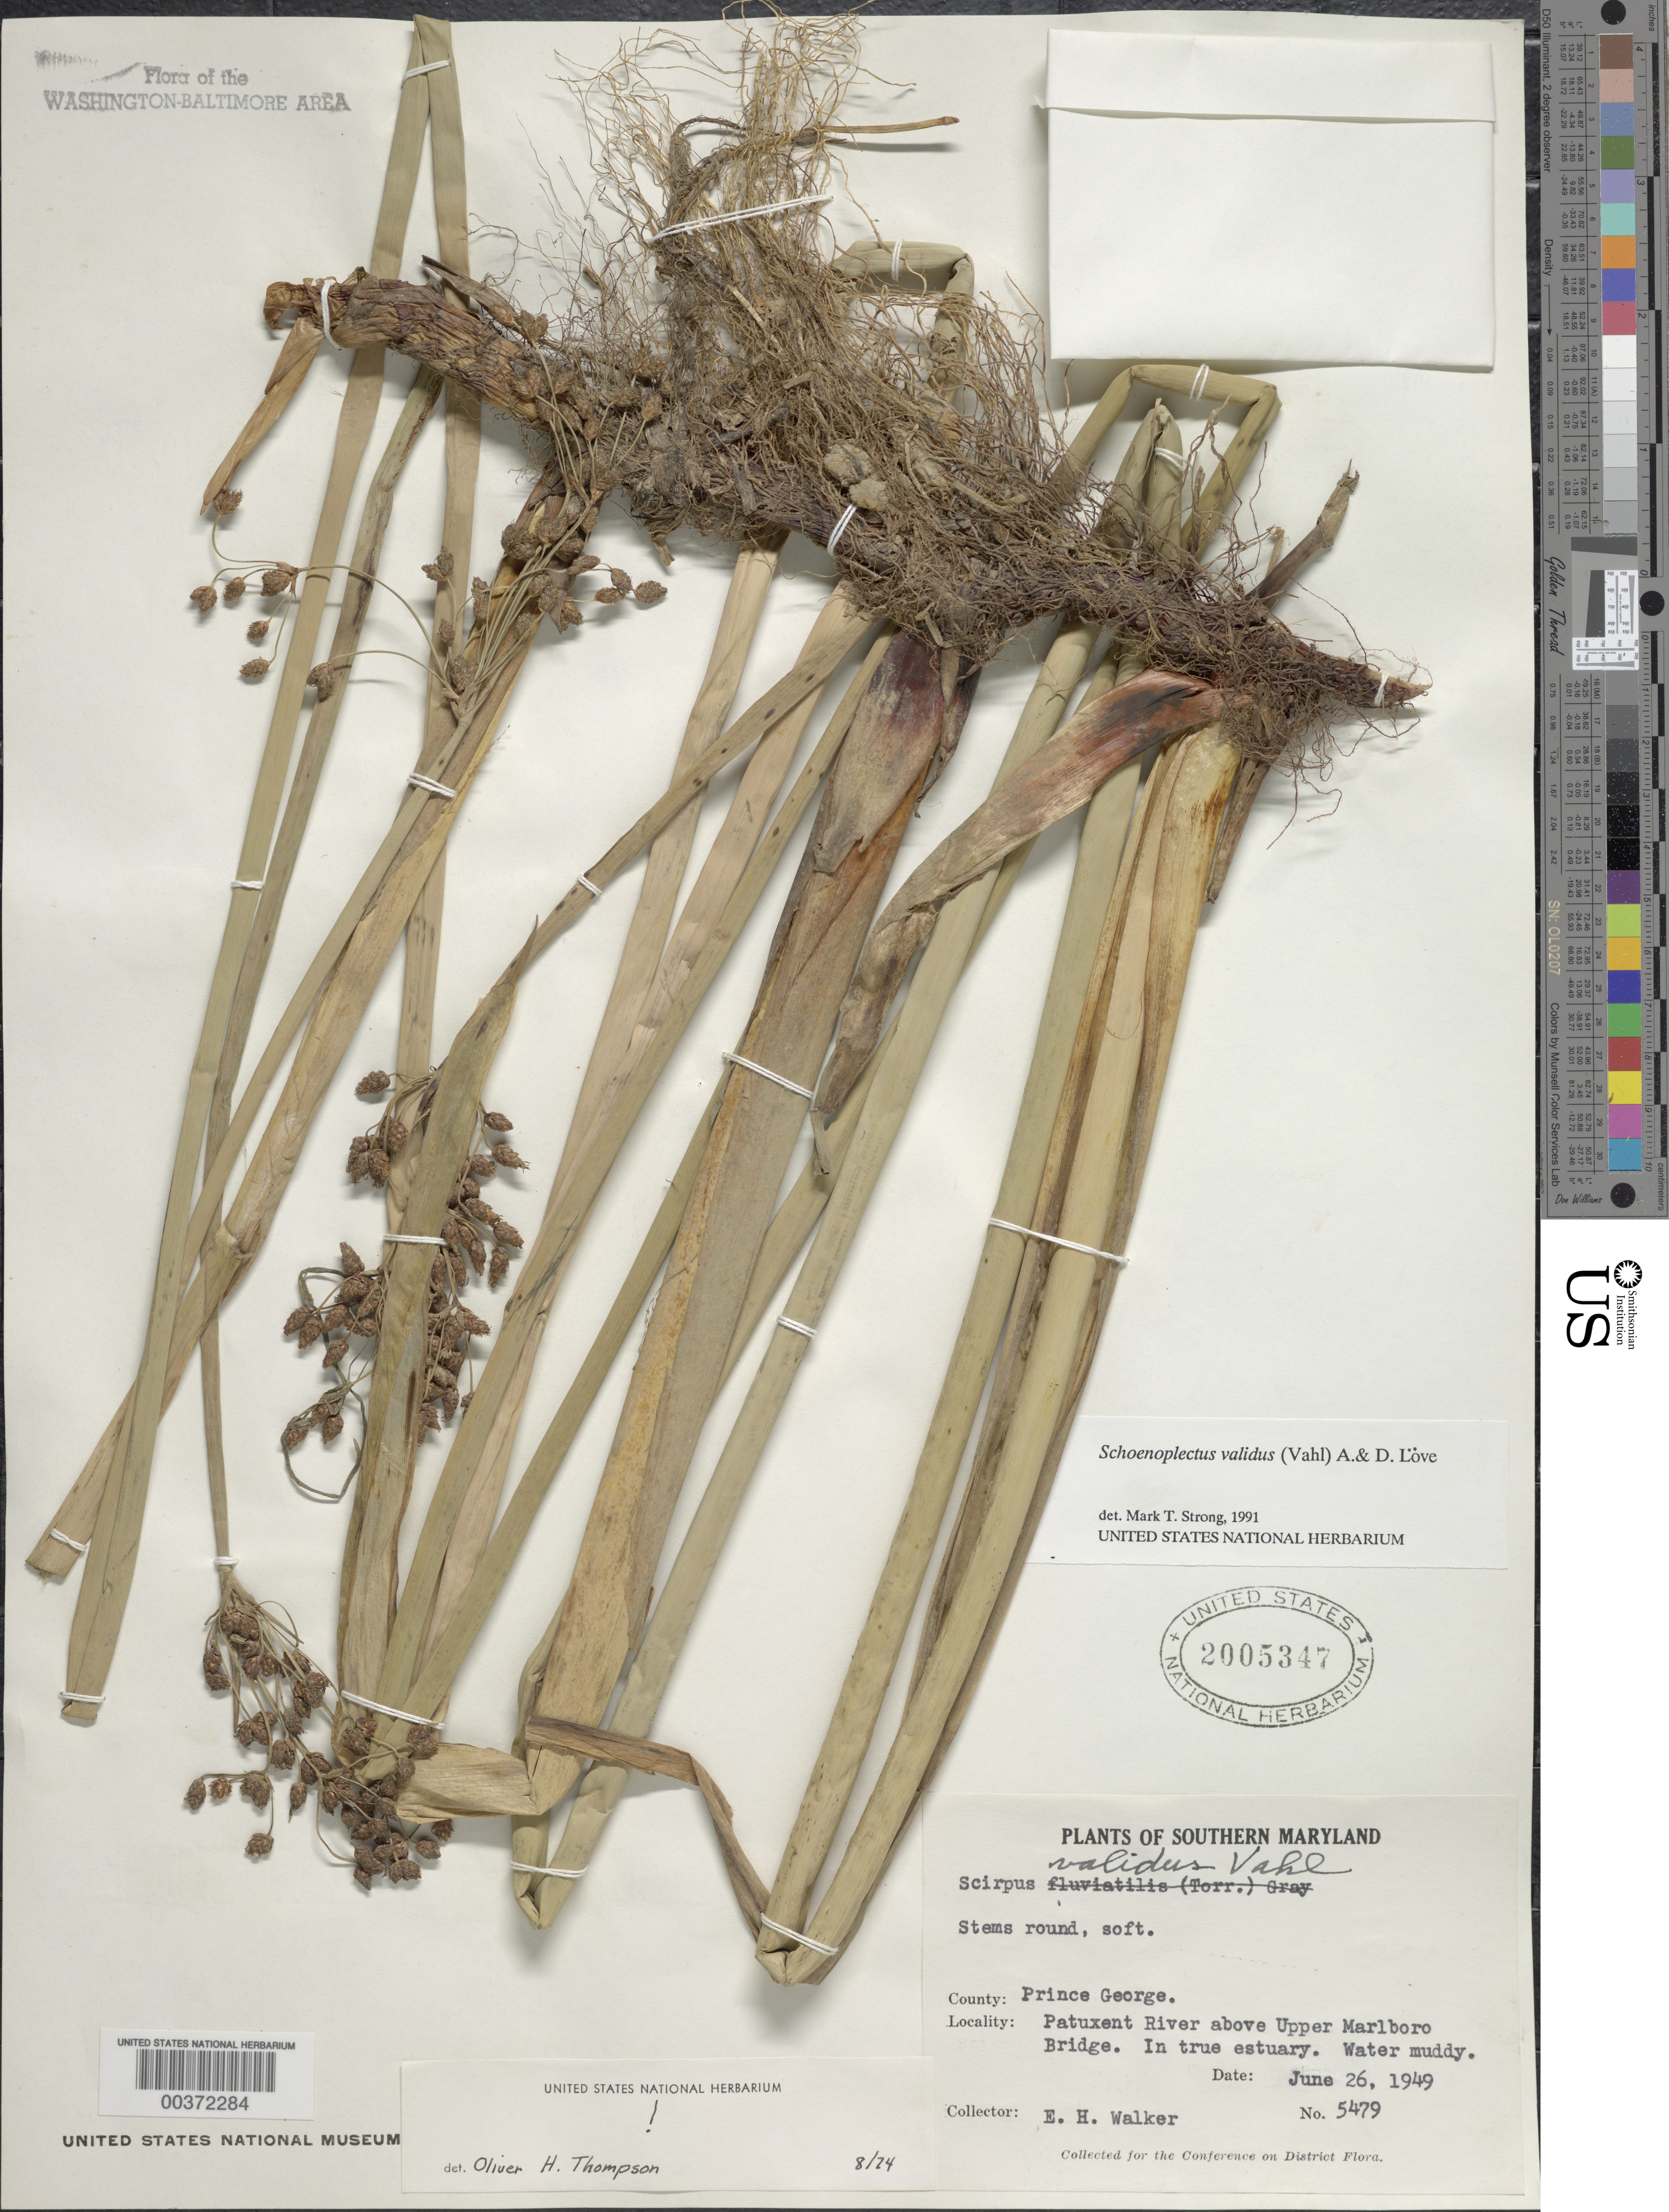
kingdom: Plantae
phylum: Tracheophyta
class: Liliopsida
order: Poales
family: Cyperaceae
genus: Schoenoplectus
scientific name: Schoenoplectus validus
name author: (Vahl) Á. Löve & D. Löve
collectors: E. H. Walker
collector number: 5479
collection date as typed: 26 Jun 1949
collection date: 1949-06-26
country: United States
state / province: Maryland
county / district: Prince George's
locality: Patuxent River, above Upper Marlboro Bridge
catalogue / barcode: US 2005347